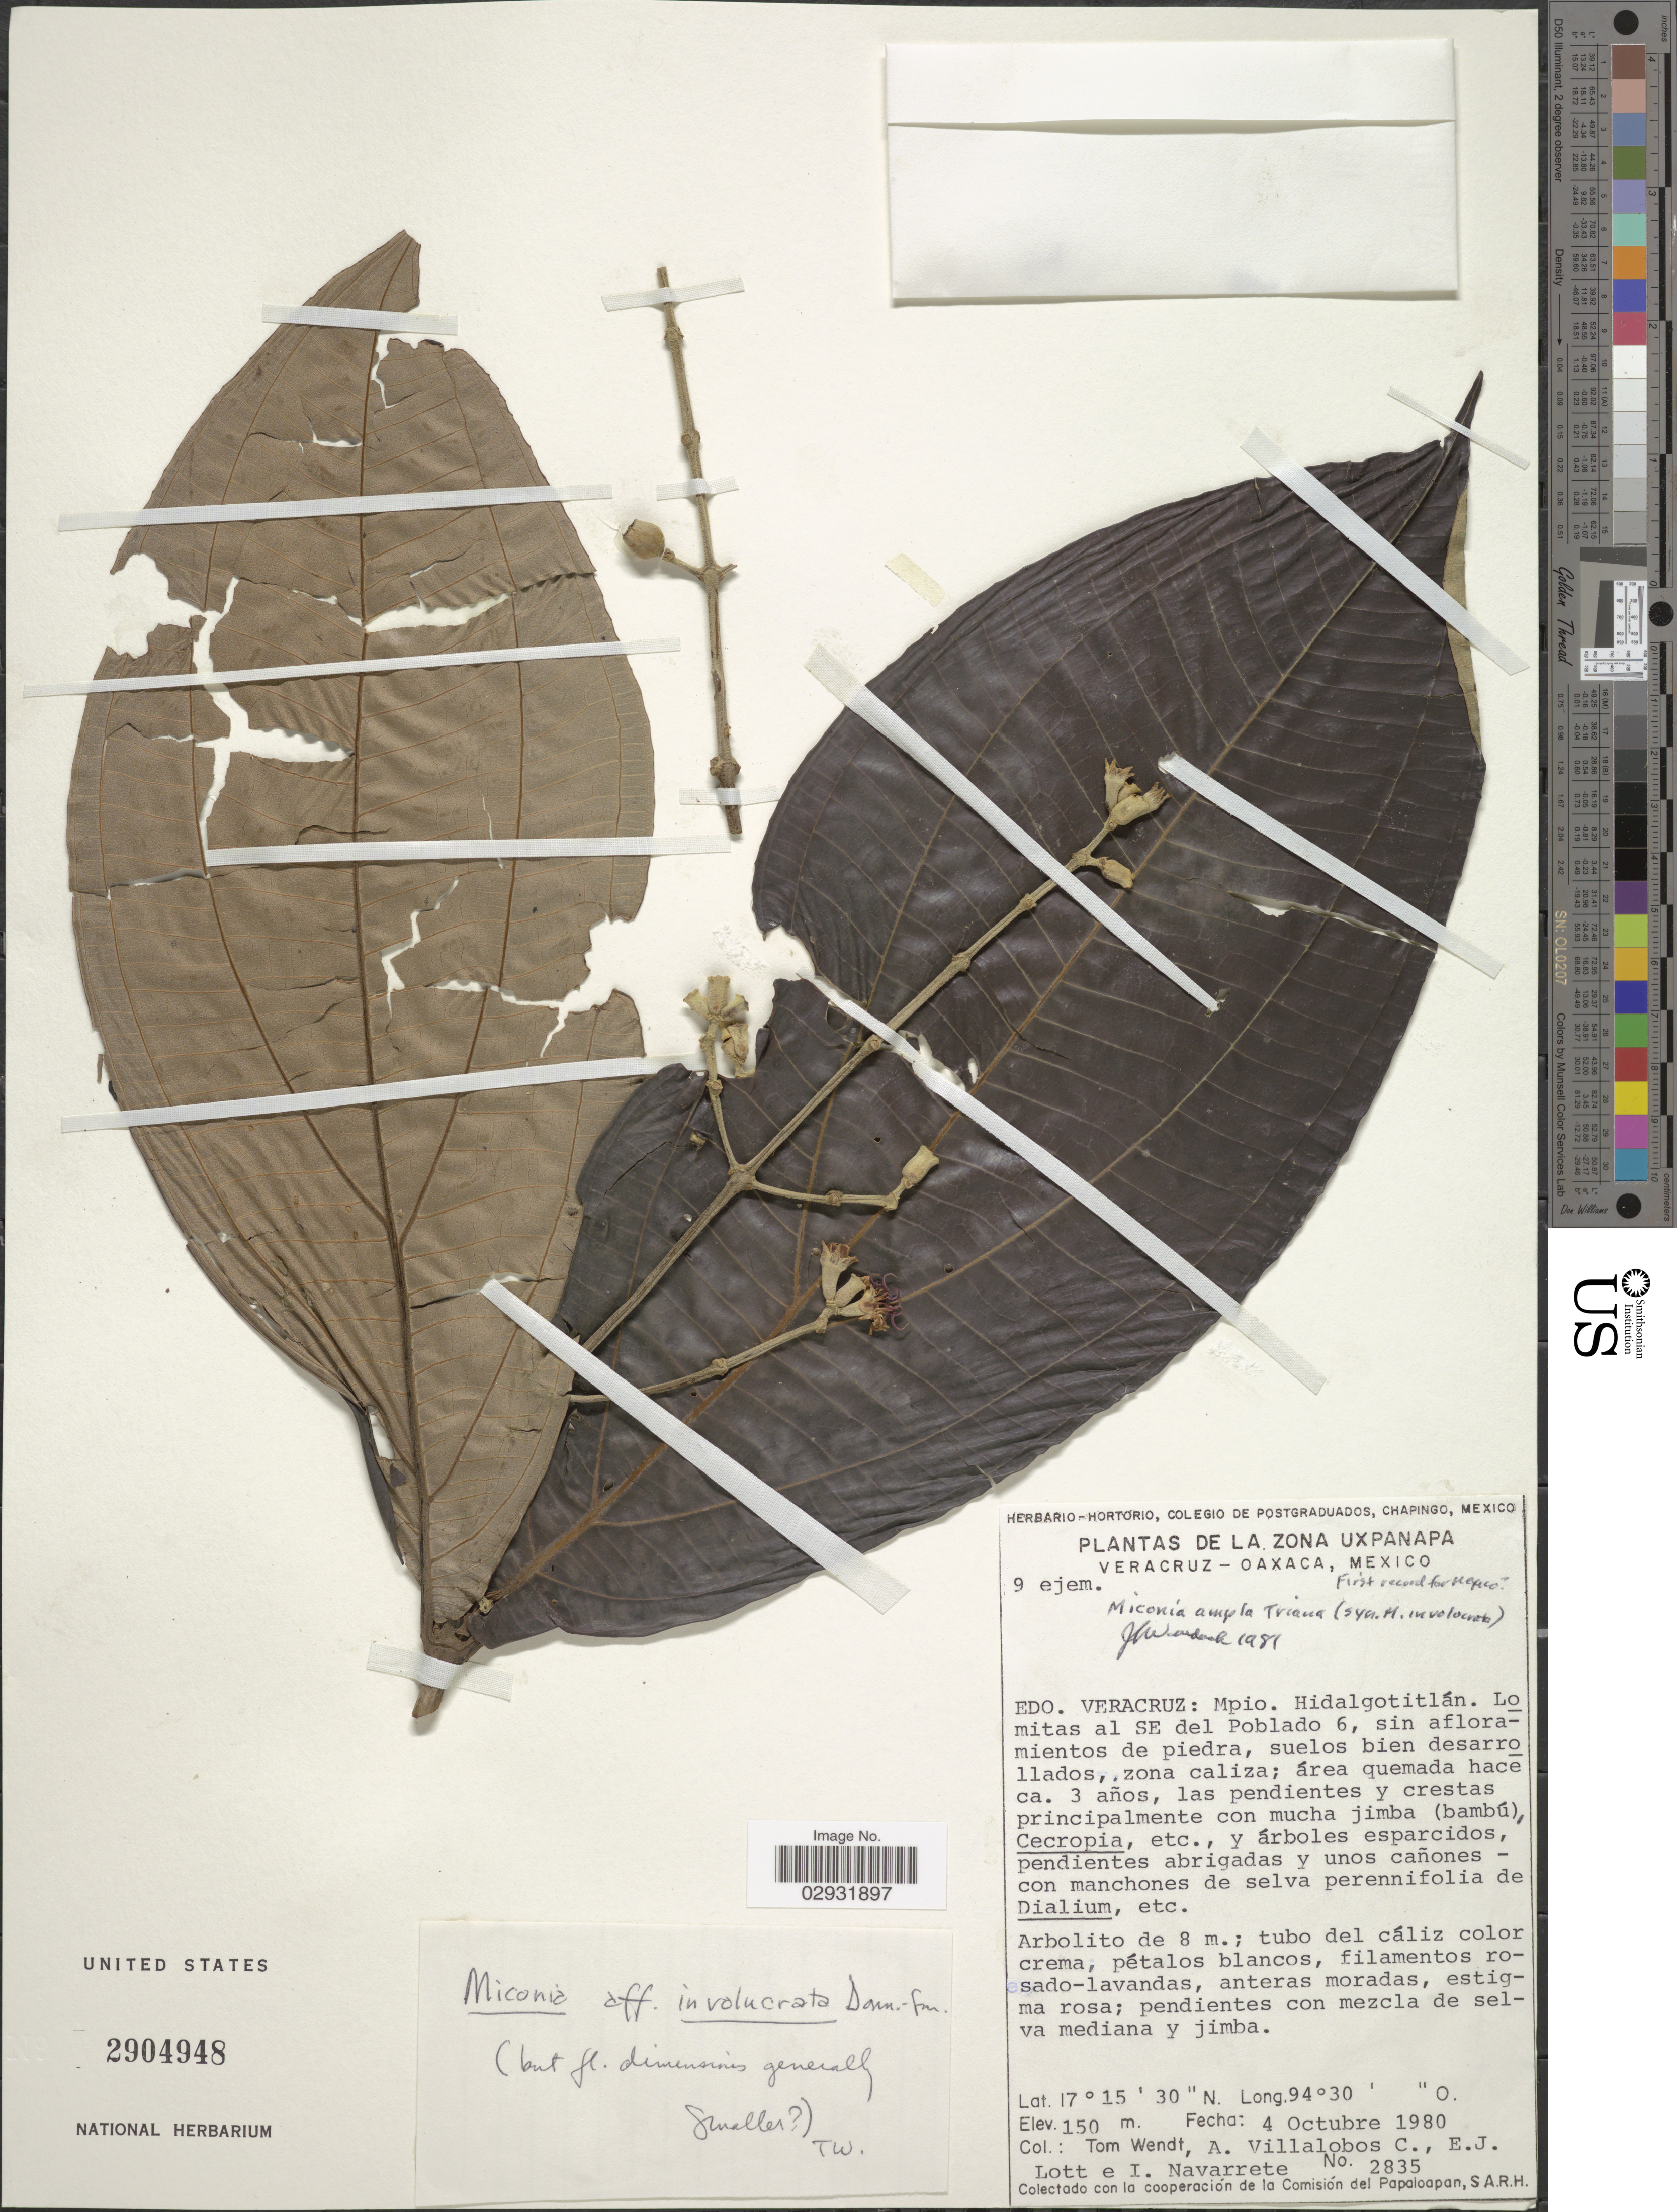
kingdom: Plantae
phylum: Tracheophyta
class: Magnoliopsida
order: Myrtales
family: Melastomataceae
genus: Miconia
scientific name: Miconia ampla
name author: Triana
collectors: T. L. Wendt, A. Villalobos C., E. Lott & I. Navarrete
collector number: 2835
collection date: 1980-10-04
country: Mexico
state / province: Veracruz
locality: Mpio. Hildalgotitlán. Lomitas al SE del Poblado 6, sin afloramientos de piedra, suelos bien desarrollados.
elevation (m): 150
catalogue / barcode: US 2904948